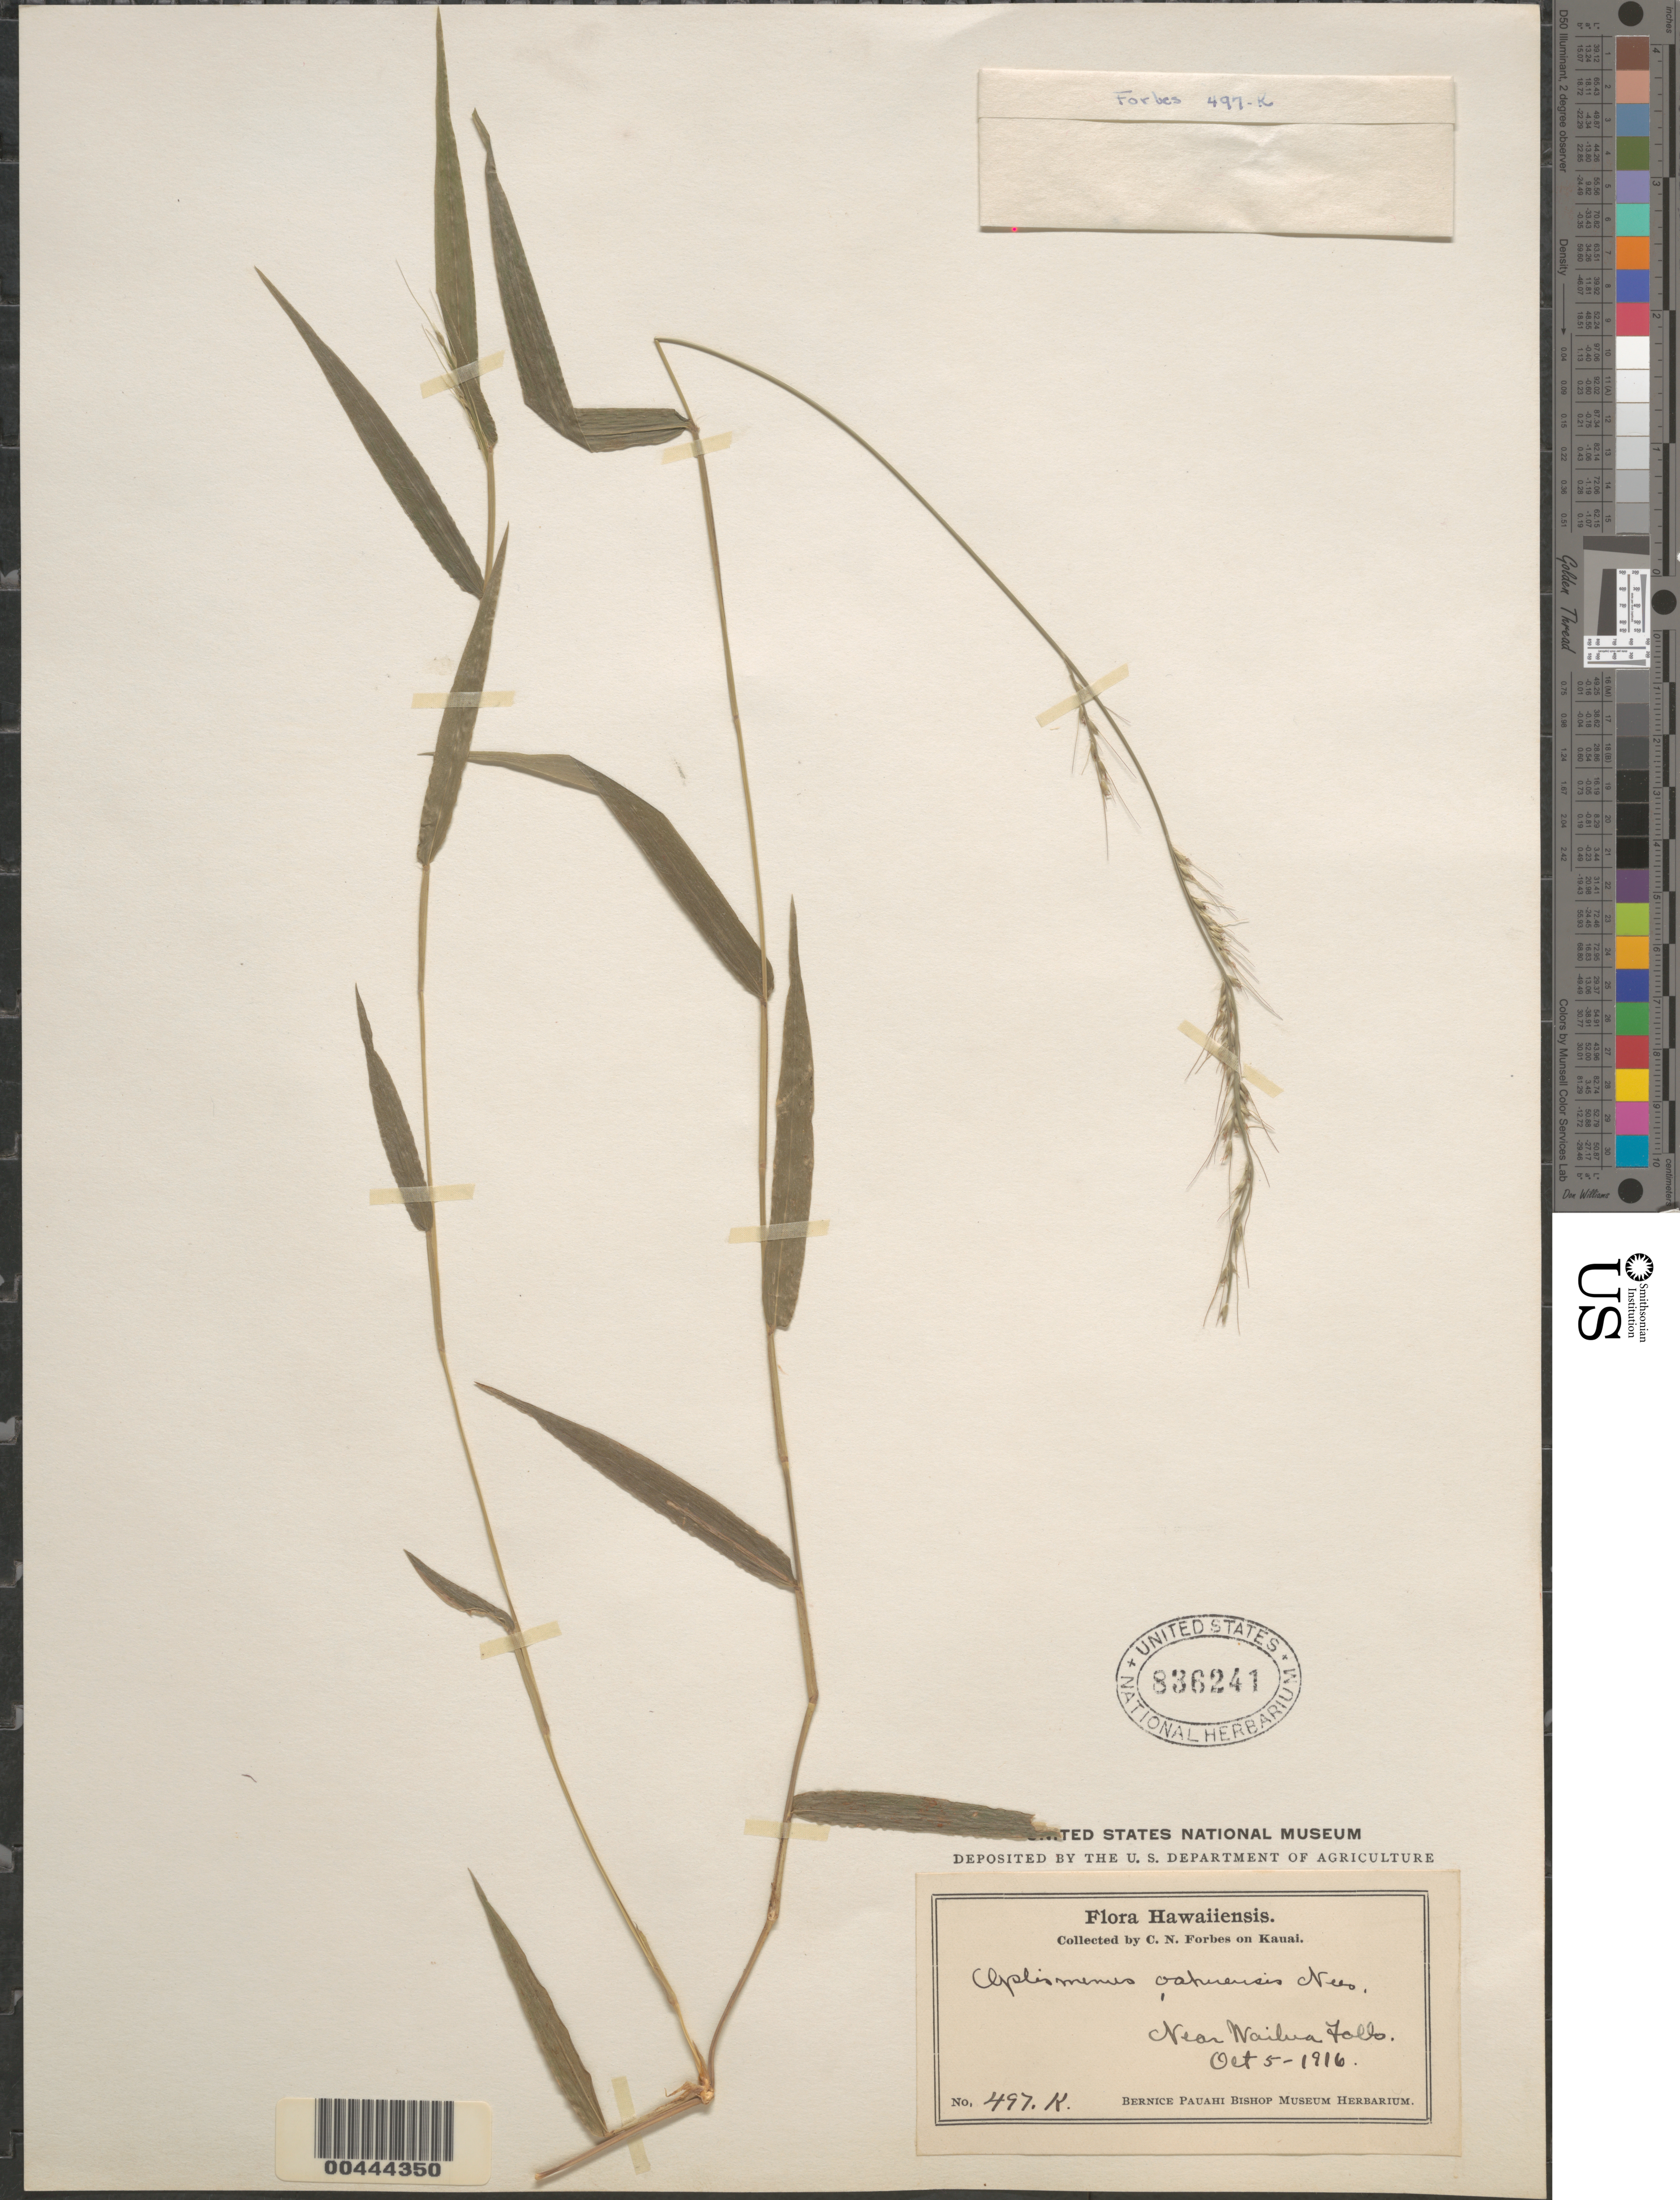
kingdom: Plantae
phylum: Tracheophyta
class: Liliopsida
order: Poales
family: Poaceae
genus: Oplismenus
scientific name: Oplismenus compositus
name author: (L.) P. Beauv.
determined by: Clayton, W. D.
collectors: C. N. Forbes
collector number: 497.K.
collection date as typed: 5 Oct 1916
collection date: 1916-10-05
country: United States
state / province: Hawaii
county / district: Kauai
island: Kaua'i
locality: Near Wailua Falls.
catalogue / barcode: US 836241